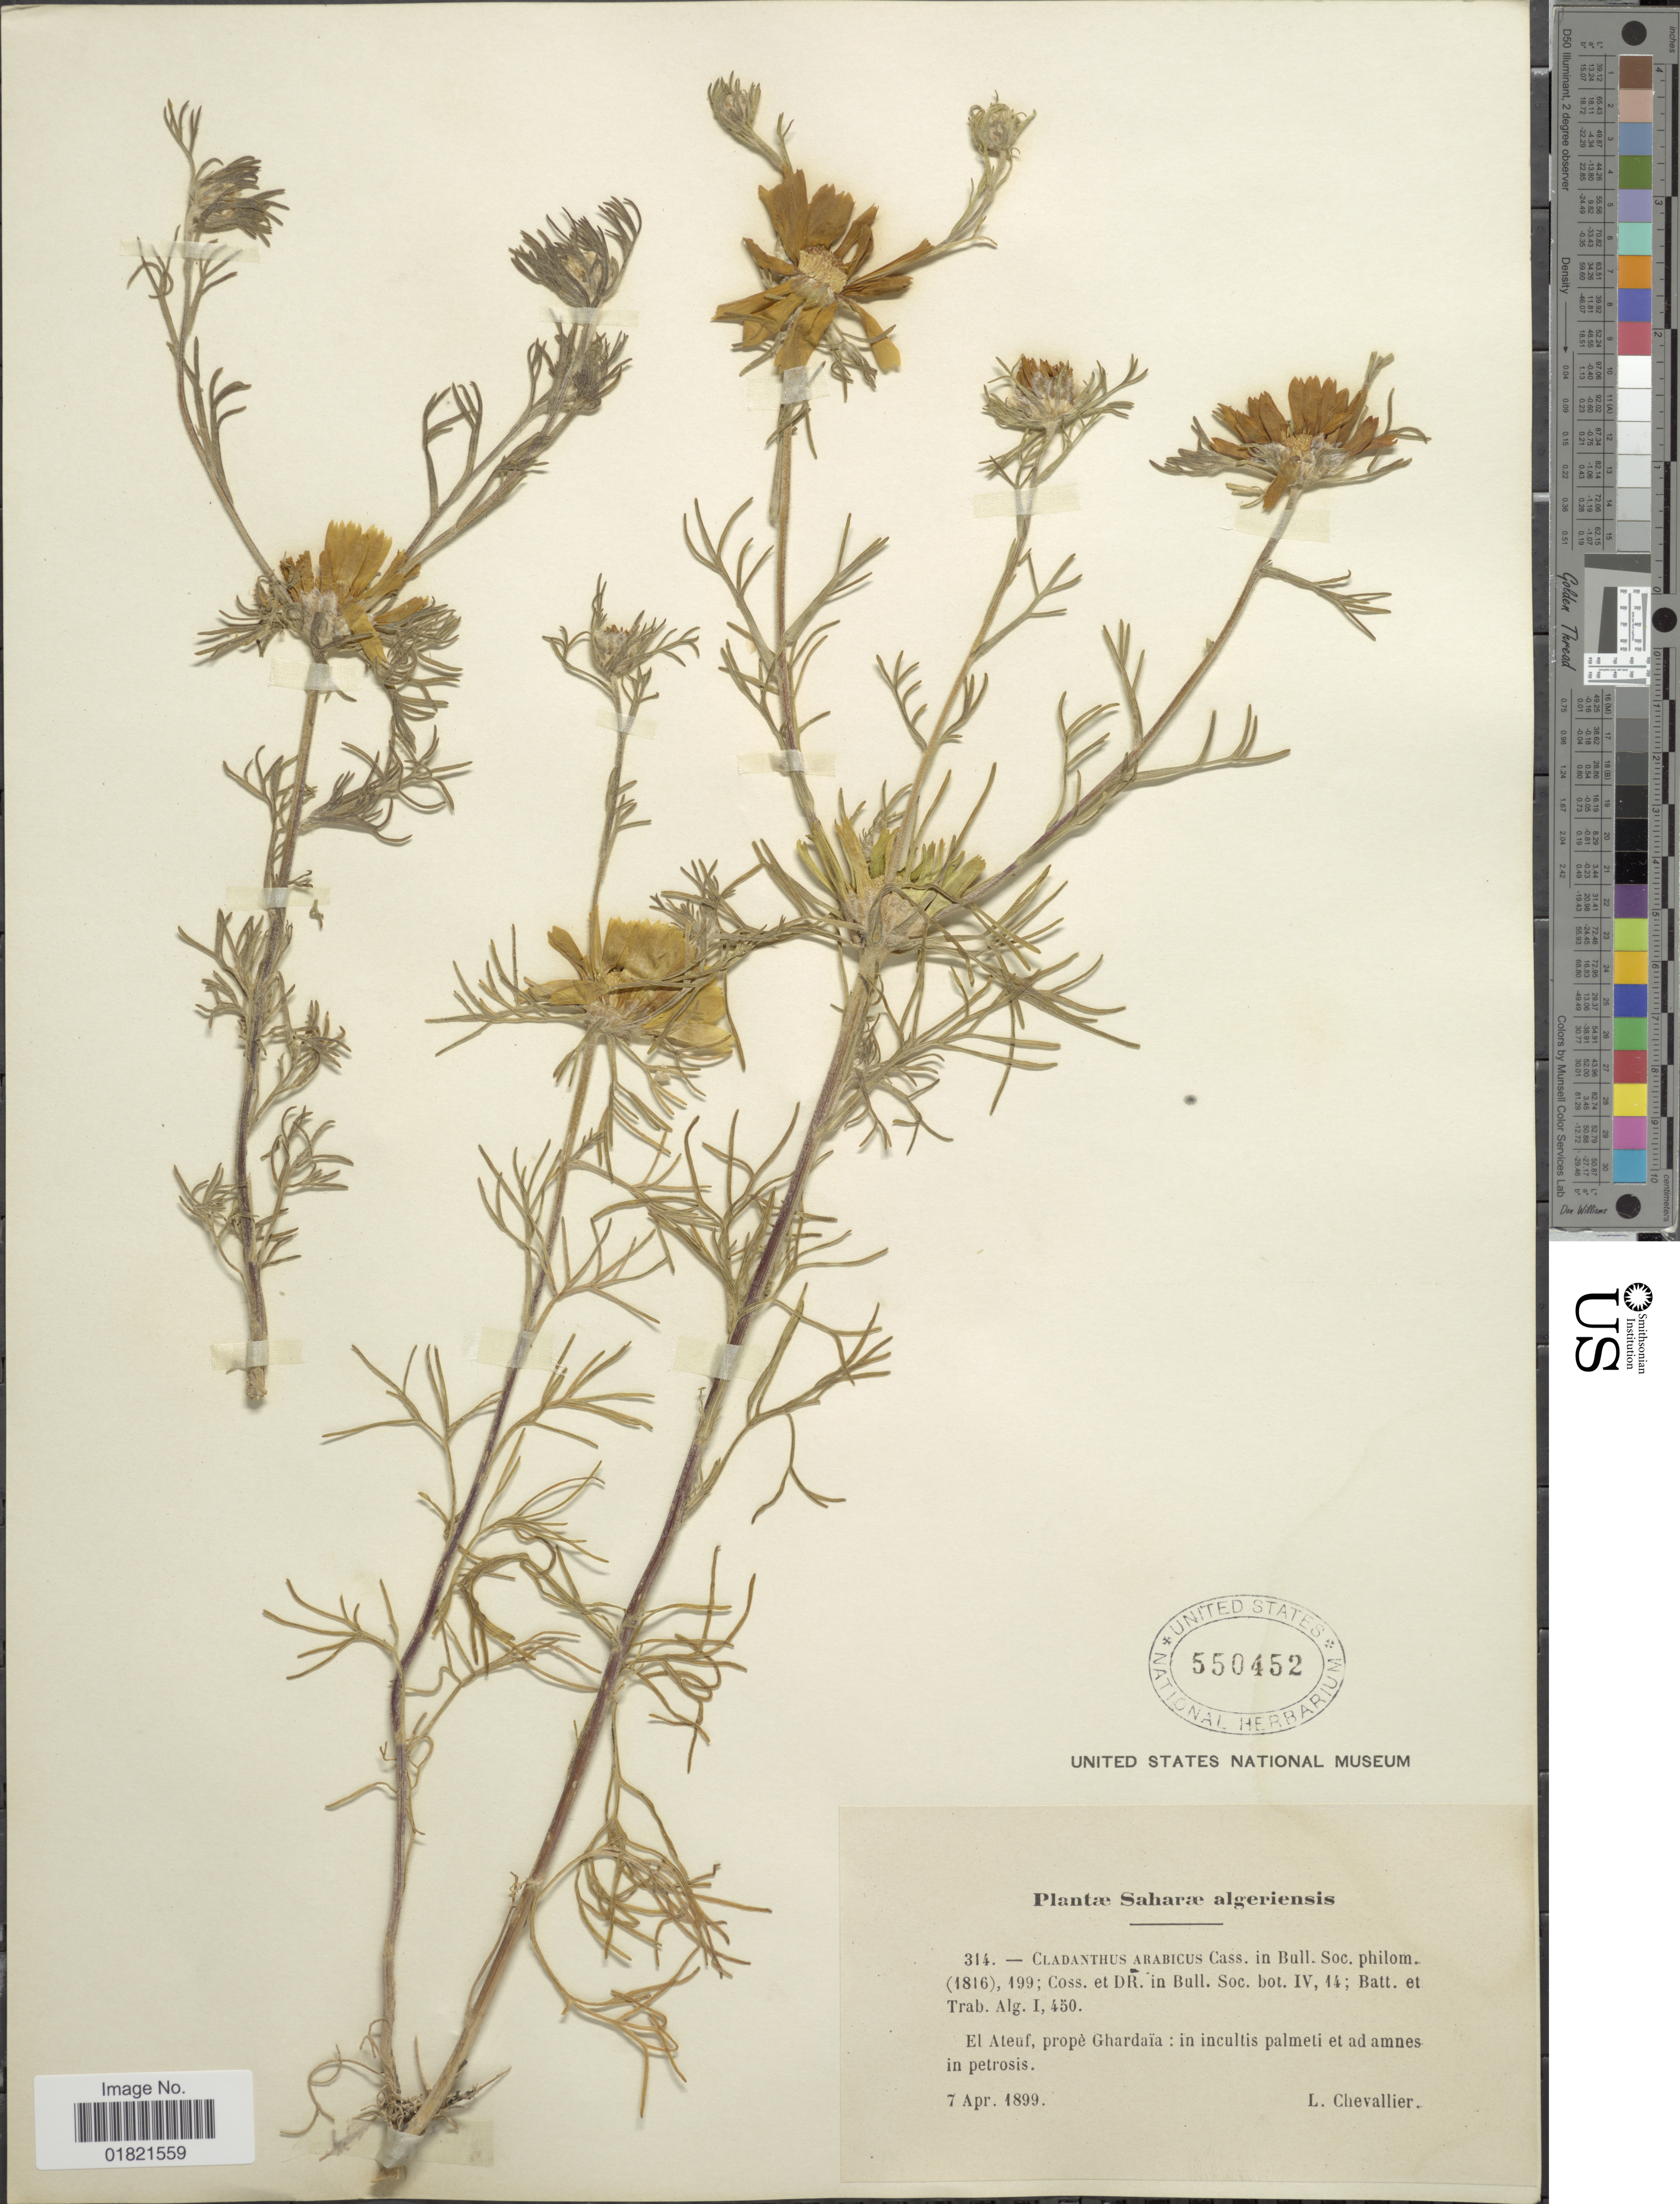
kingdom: Plantae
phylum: Tracheophyta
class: Magnoliopsida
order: Asterales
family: Asteraceae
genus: Cladanthus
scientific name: Cladanthus arabicus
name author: (L.) Cass.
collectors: L. Chevallier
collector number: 314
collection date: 1899-04-07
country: Algeria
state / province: Ghardaïa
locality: Saharae Algeriensis, El Ateuf, prope Ghardaia: in incultis palmeti ed ad amnes in petrosis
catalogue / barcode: US 550452